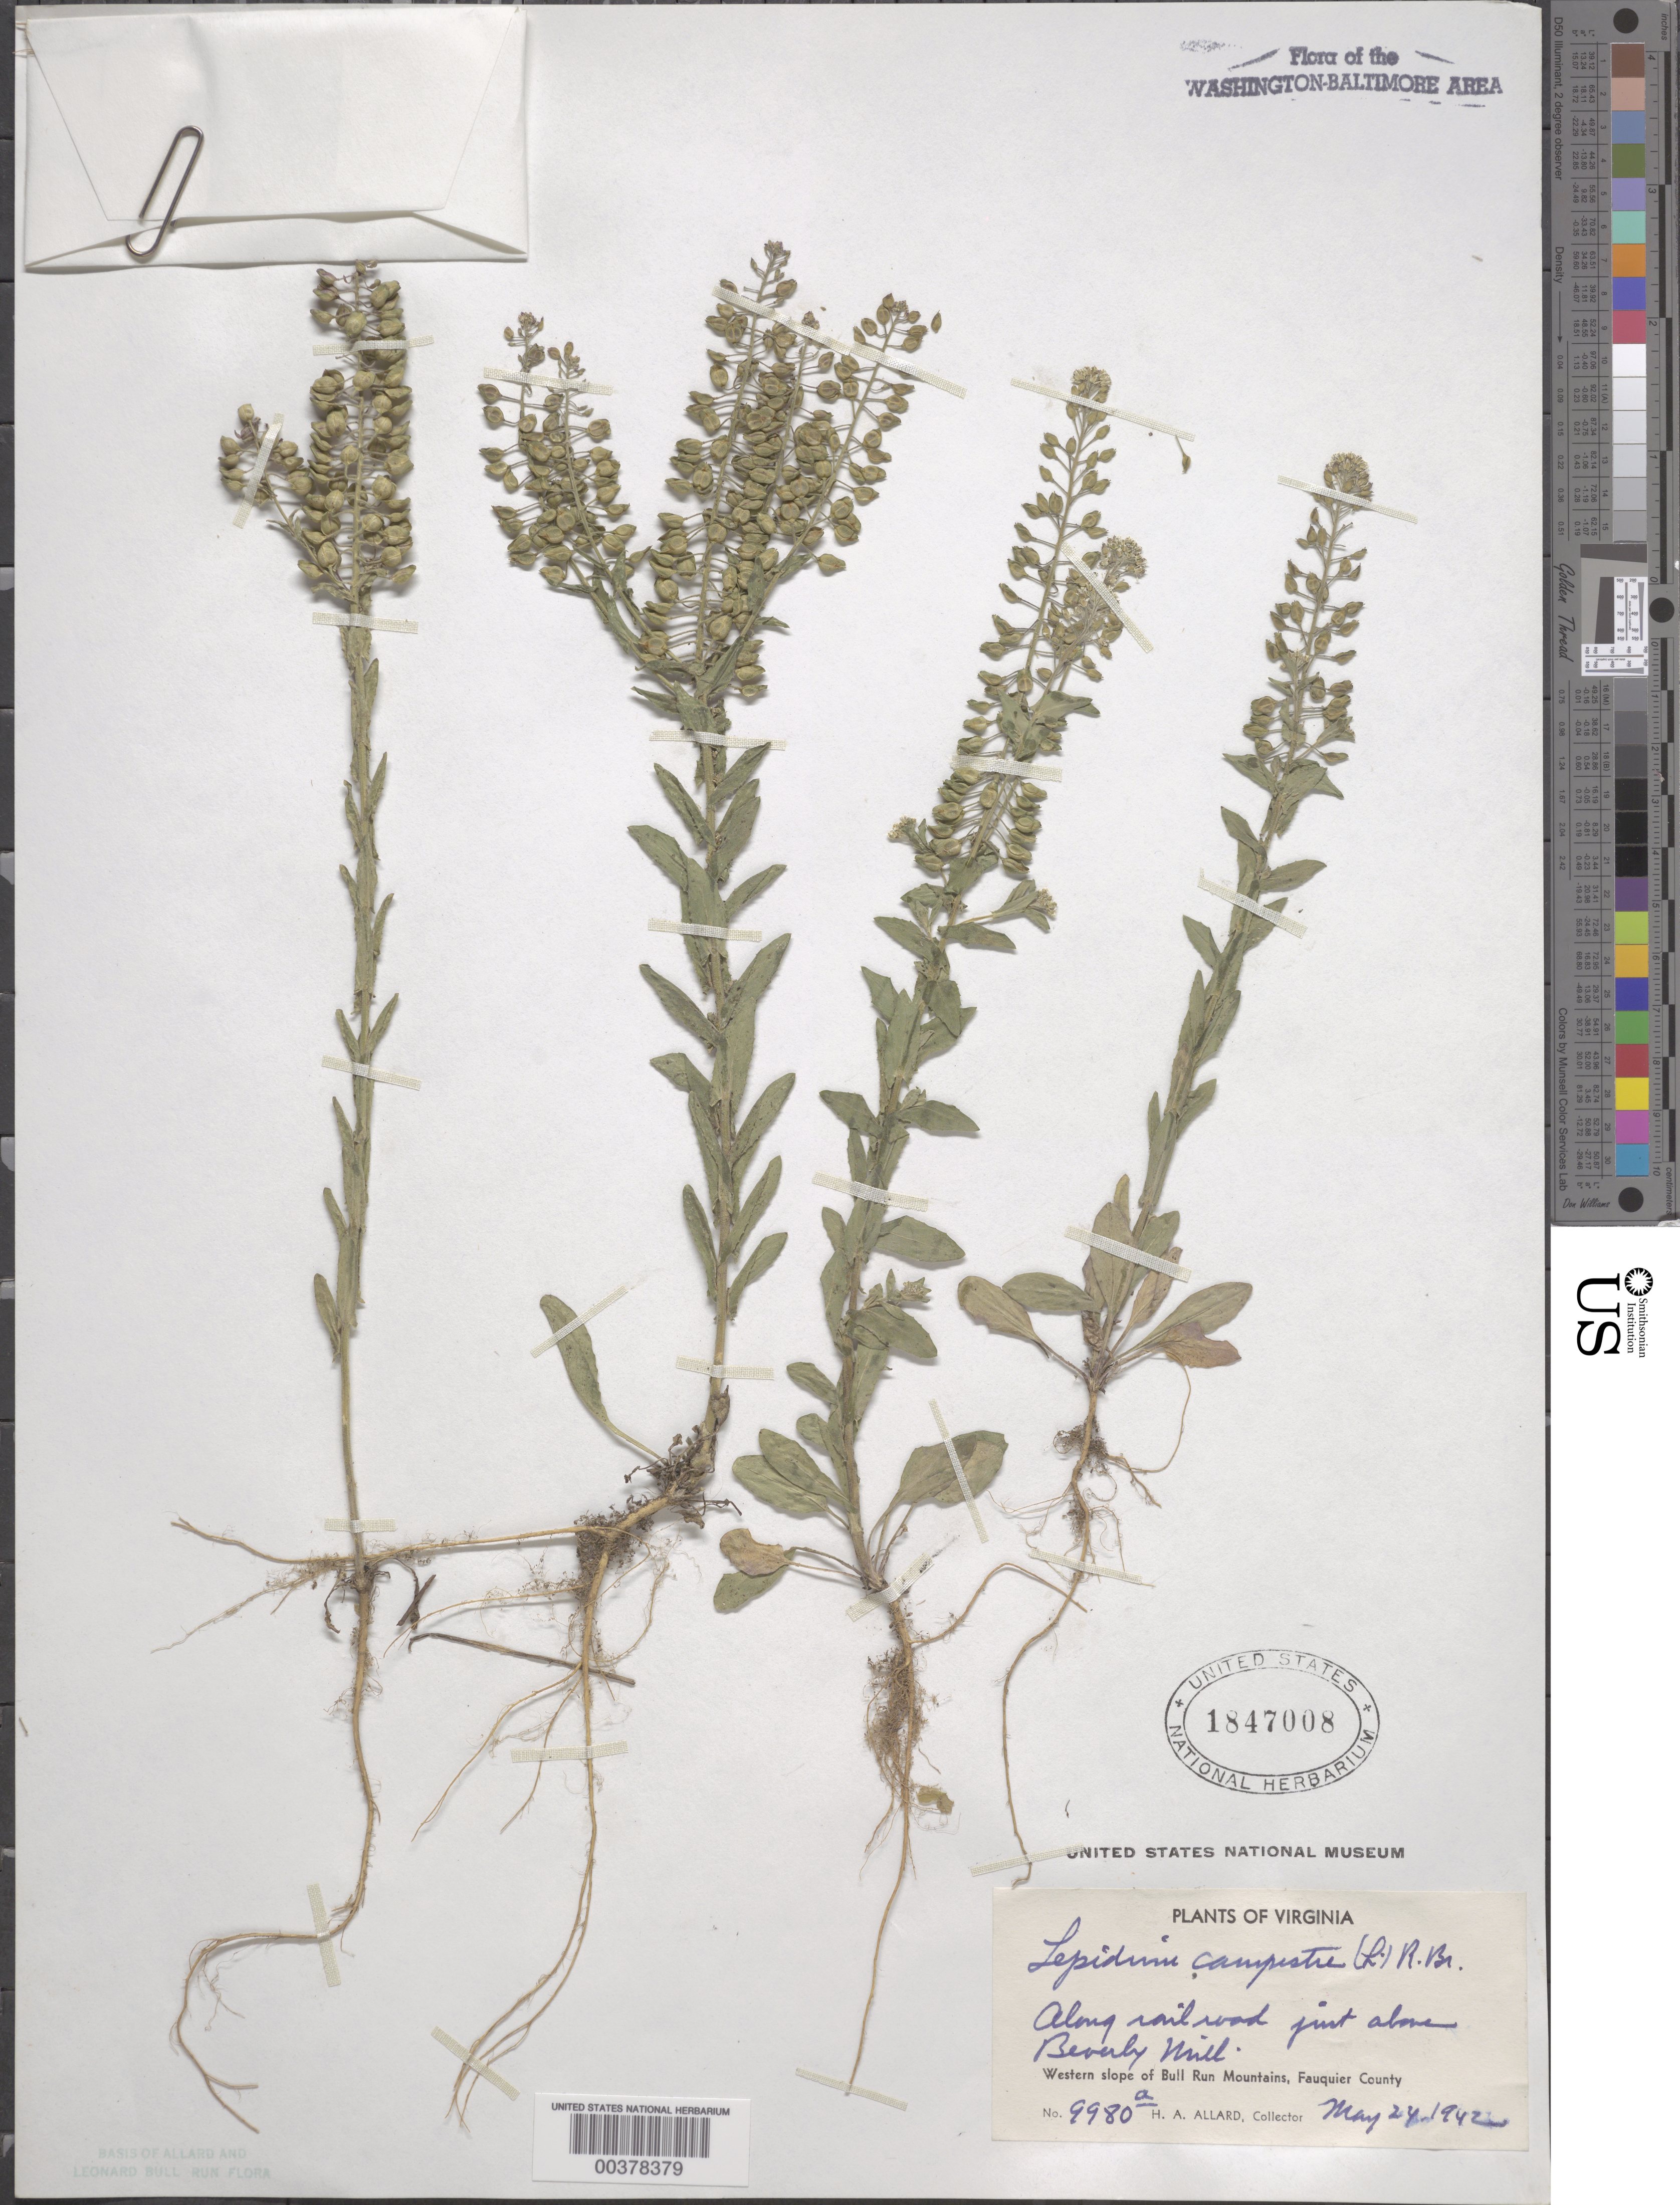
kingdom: Plantae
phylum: Tracheophyta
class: Magnoliopsida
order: Brassicales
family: Brassicaceae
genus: Lepidium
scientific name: Lepidium campestre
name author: (L.) W.T. Aiton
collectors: H. A. Allard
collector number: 9980A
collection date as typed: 24 May 1942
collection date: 1942-05-24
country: United States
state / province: Virginia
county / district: Fauquier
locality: Above Beverley Mill, Railroad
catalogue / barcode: US 1847008